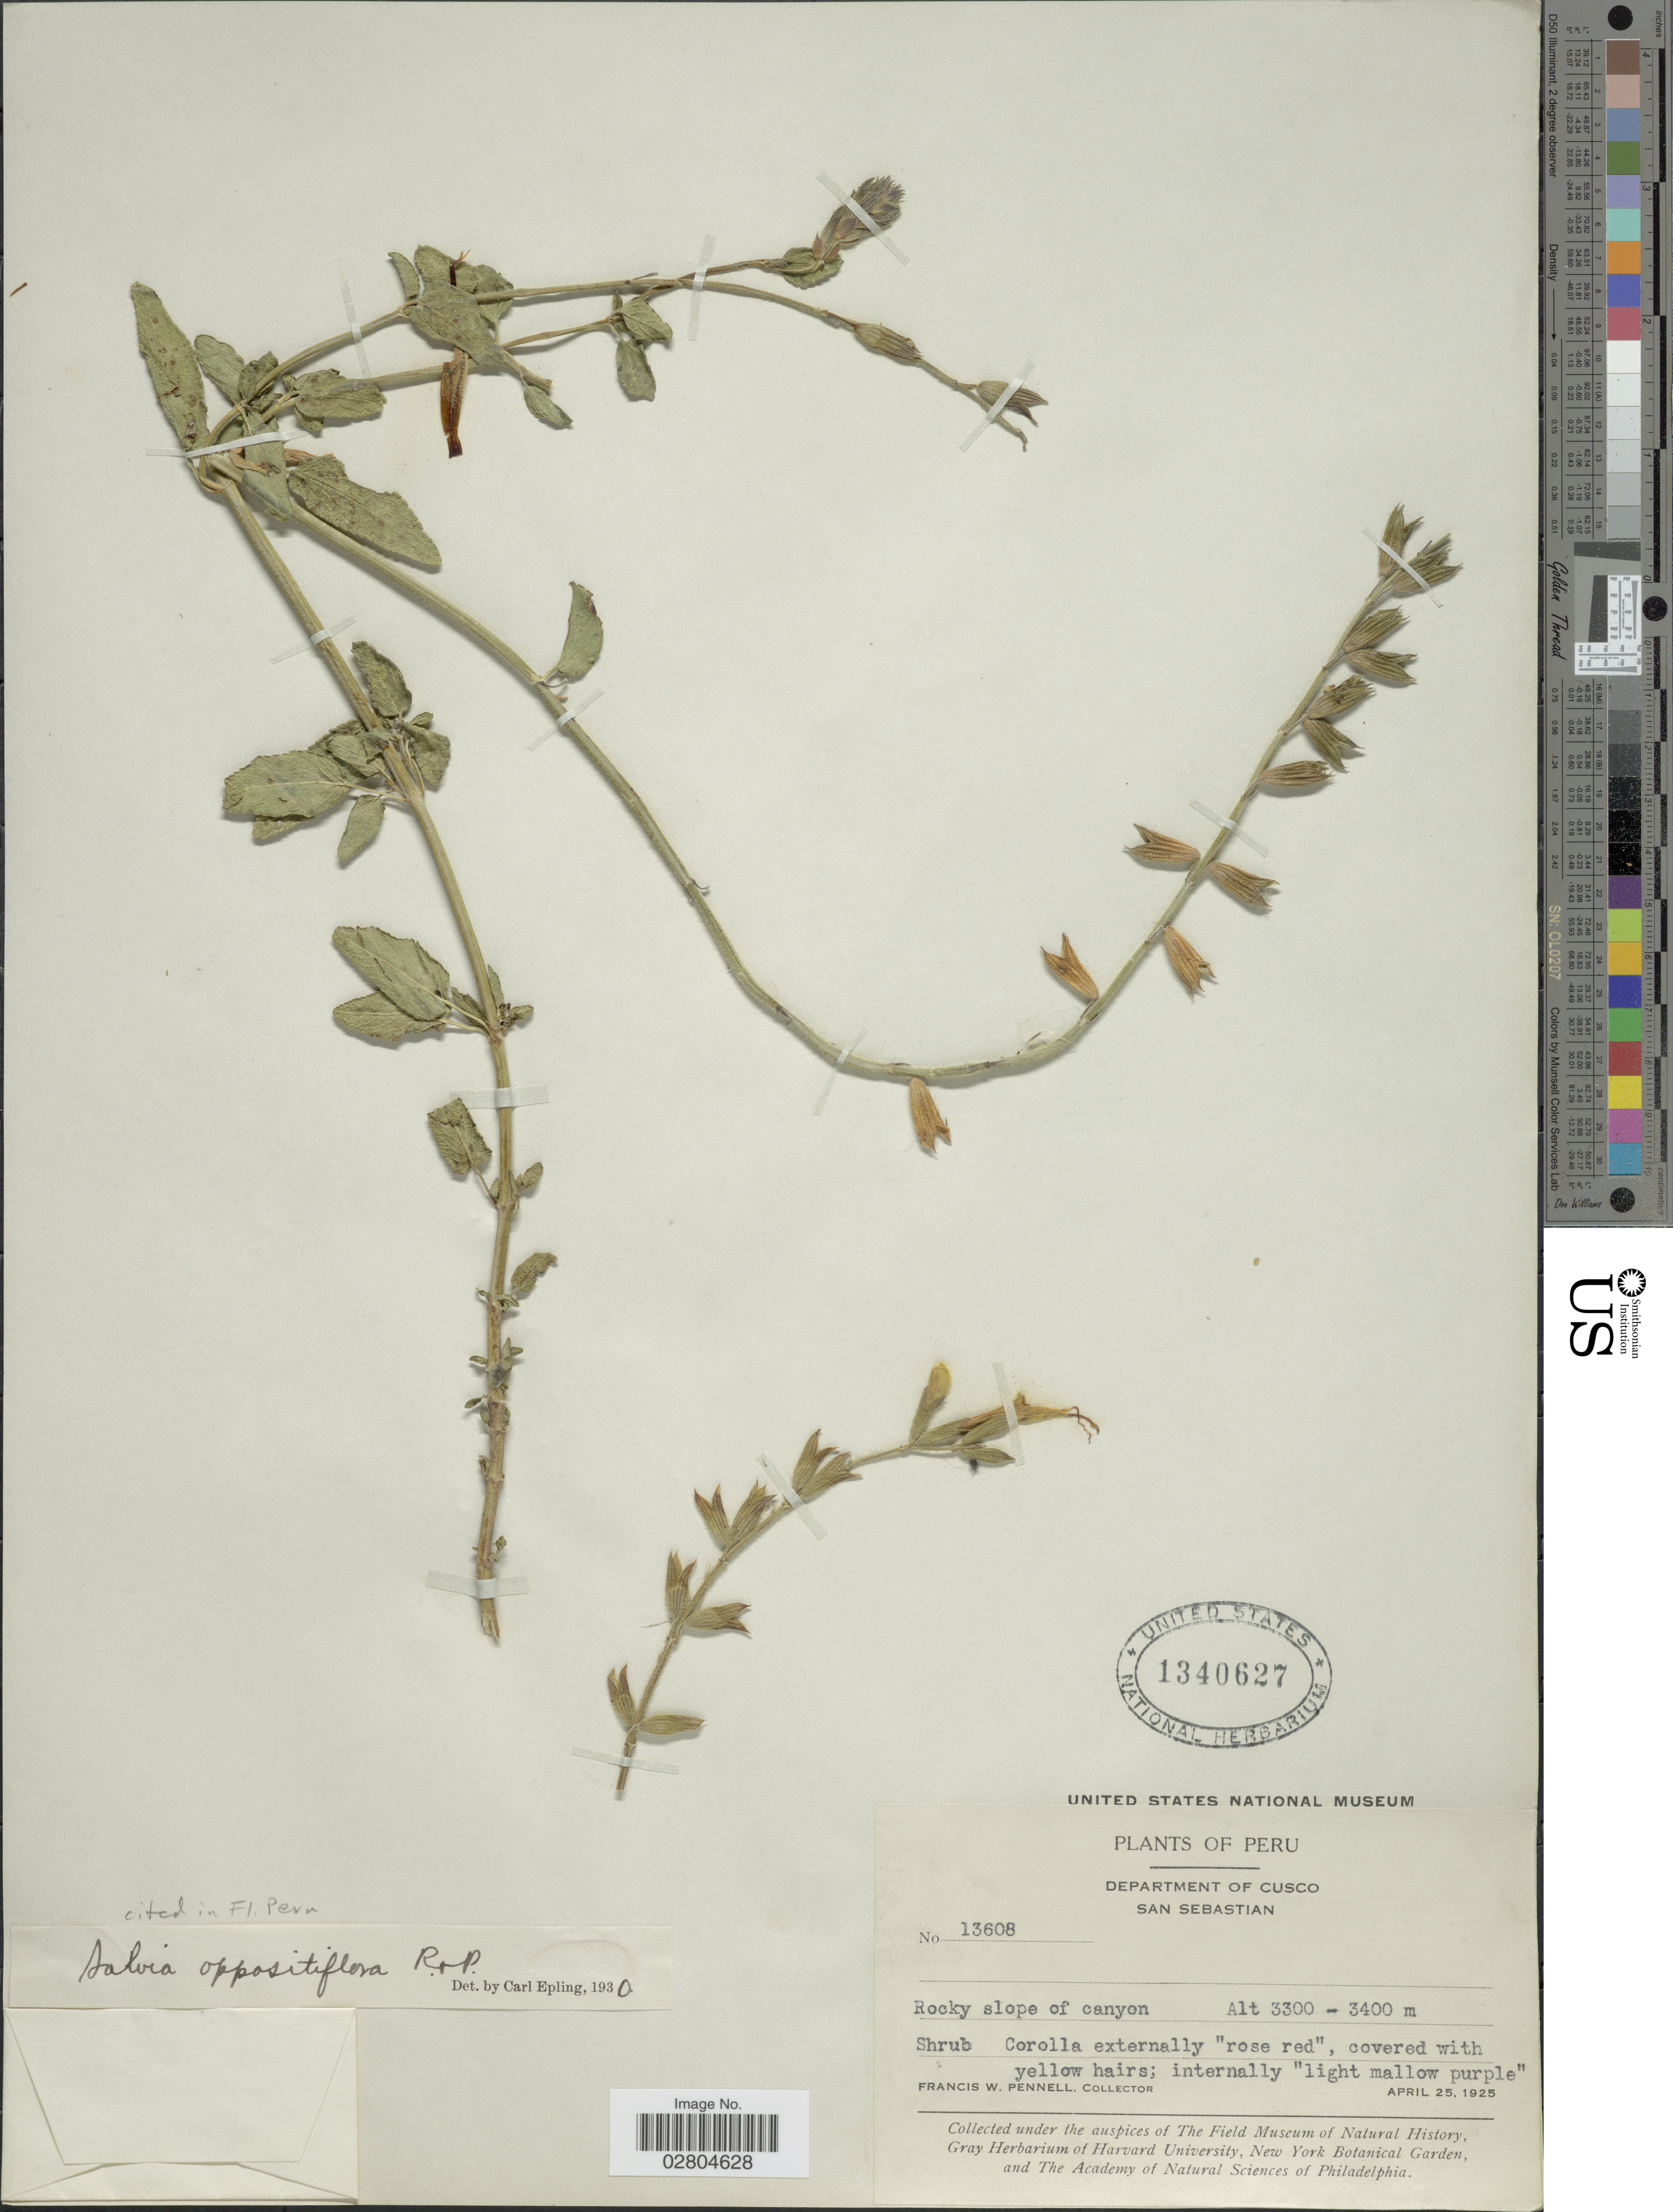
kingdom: Plantae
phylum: Tracheophyta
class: Magnoliopsida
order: Lamiales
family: Lamiaceae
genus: Salvia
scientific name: Salvia oppositiflora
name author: Ruiz & Pav.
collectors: F. W. Pennell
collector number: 13608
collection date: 1925-04-25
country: Peru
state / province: Cusco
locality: Department of Cusco. San Sebastian.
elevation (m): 3300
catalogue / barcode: US 1340627